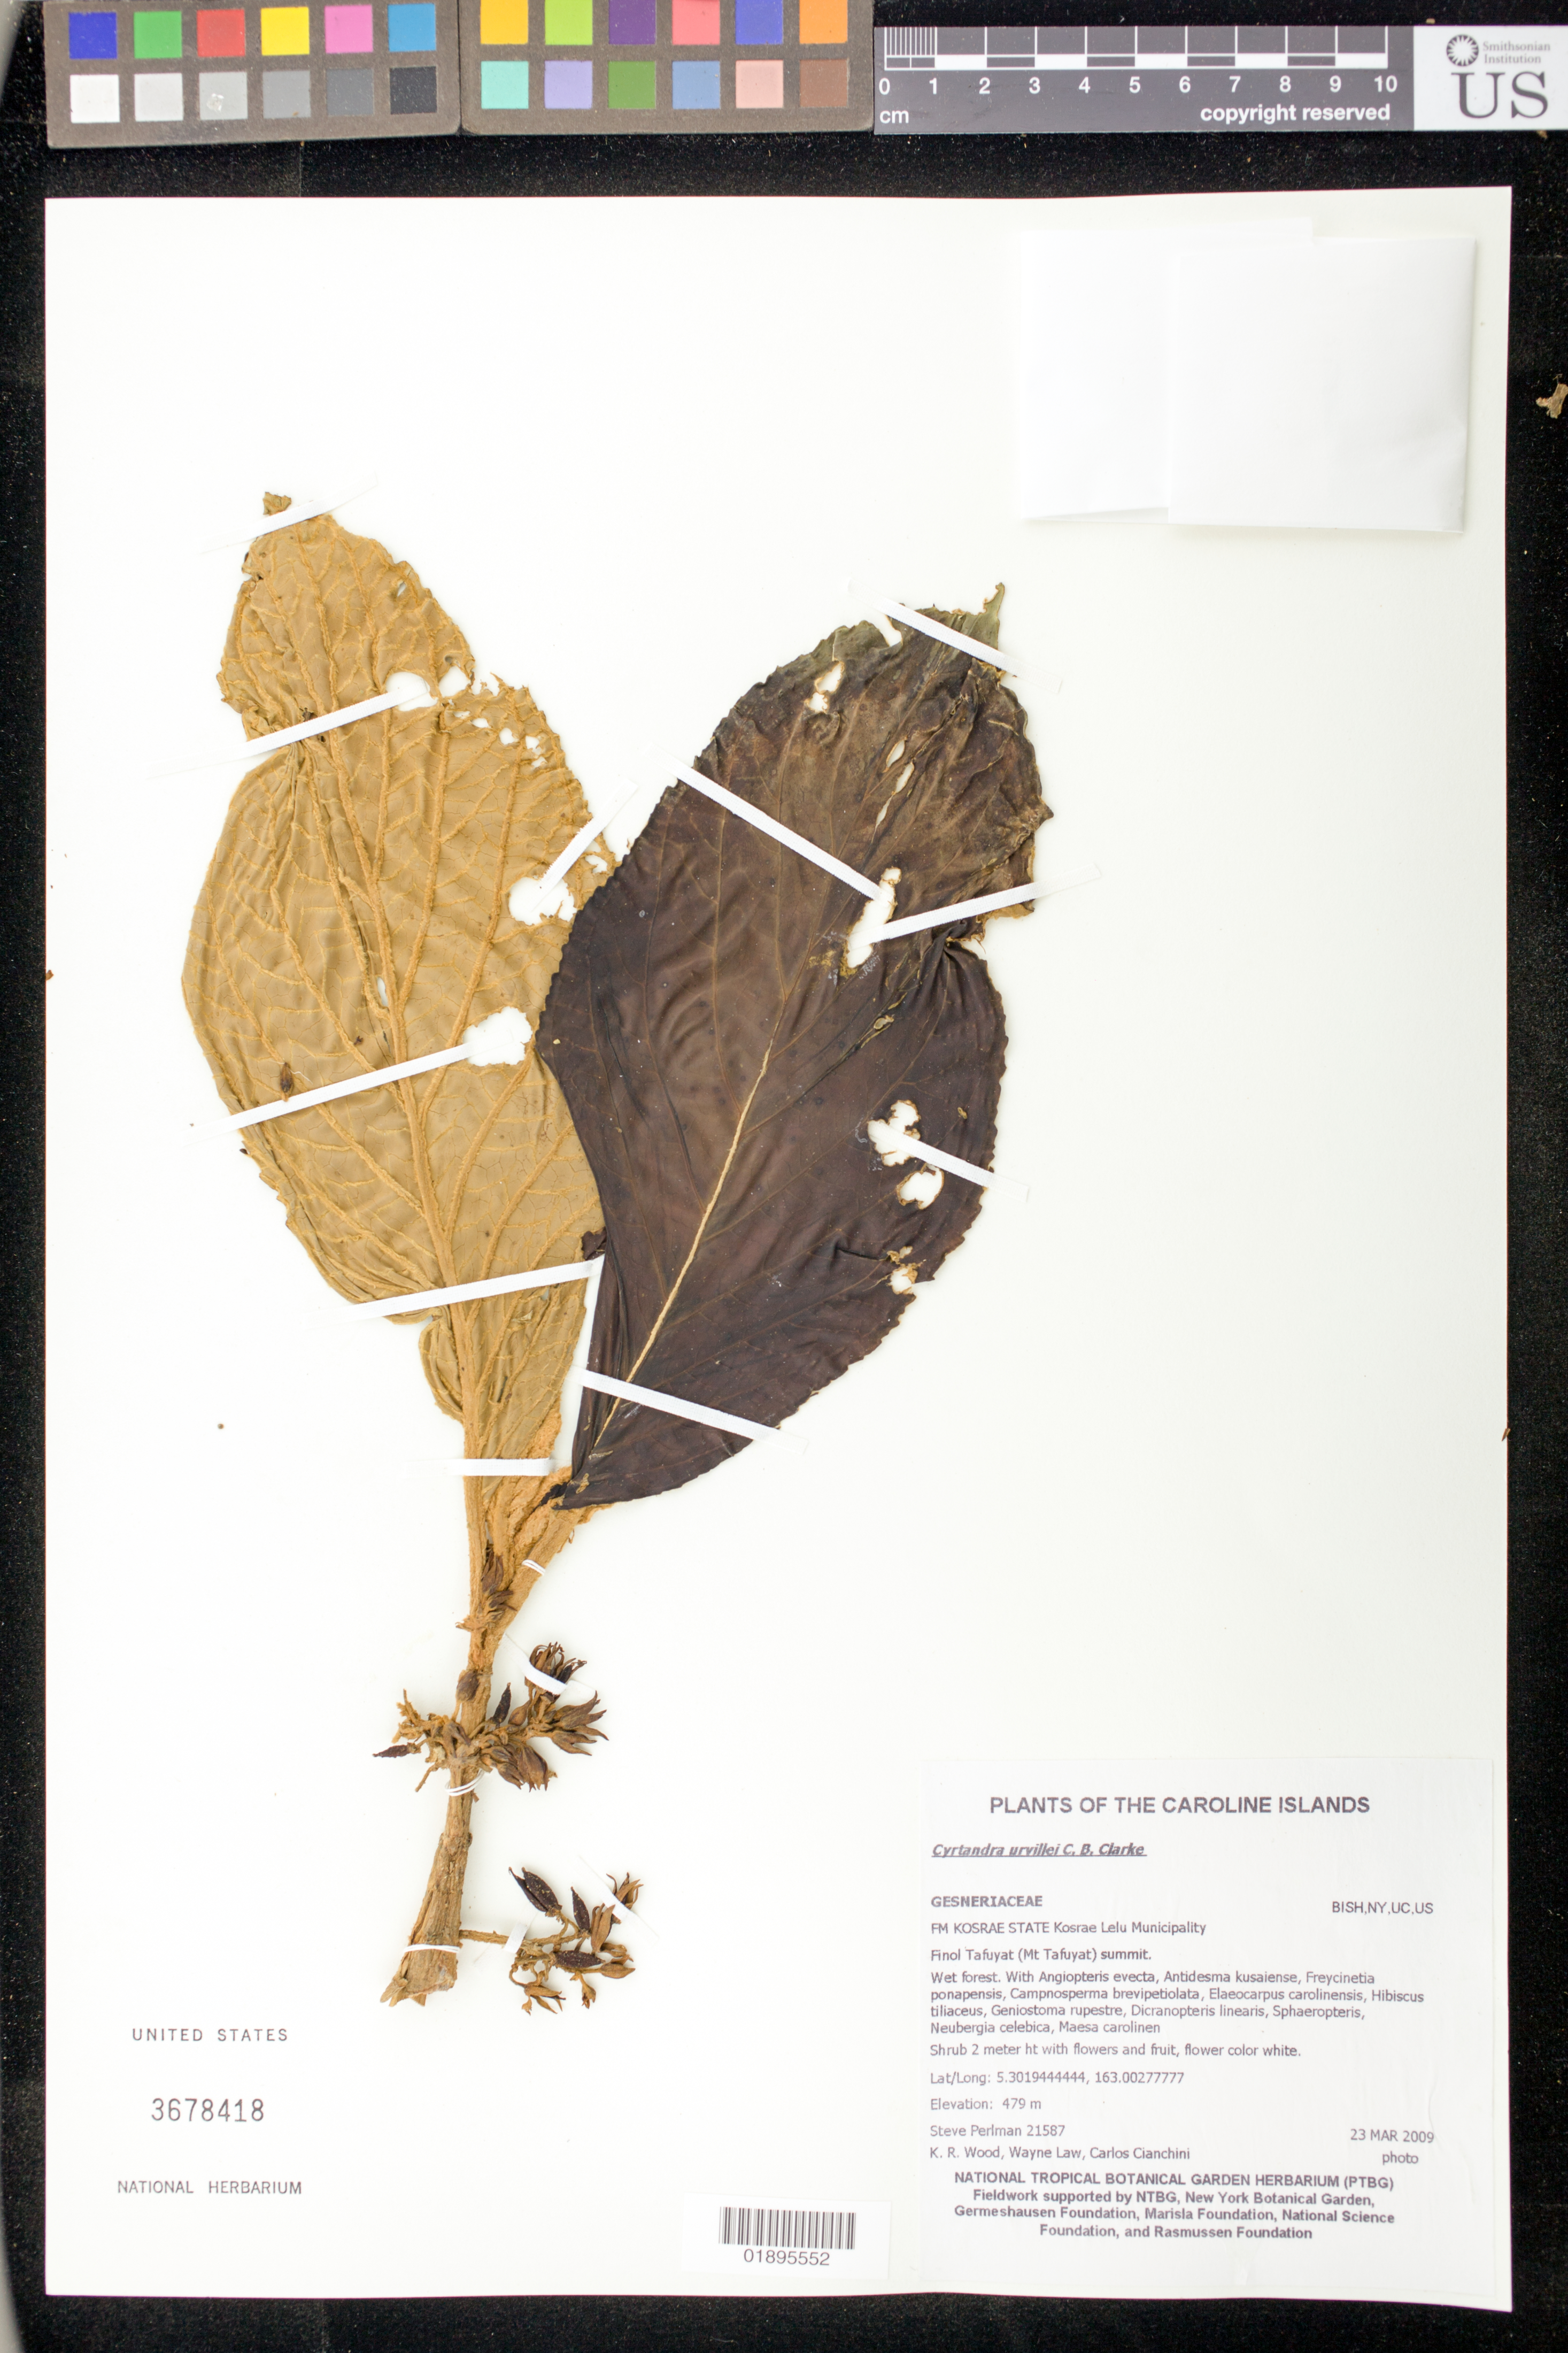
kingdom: Plantae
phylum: Tracheophyta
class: Magnoliopsida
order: Lamiales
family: Gesneriaceae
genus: Cyrtandra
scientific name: Cyrtandra urvillei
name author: C.B. Clarke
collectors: S. P. Perlman, K. R. Wood, W. Law & C. Cianchini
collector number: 21587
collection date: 2009-03-23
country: Micronesia, Federated States of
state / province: Kosrae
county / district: Lelu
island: Kosrae [Kusaie]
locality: Finol Tafuyat (Mt. Tafuyat) summit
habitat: Wet forest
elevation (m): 479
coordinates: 5.2716666666, 162.98694444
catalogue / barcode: US 3678418